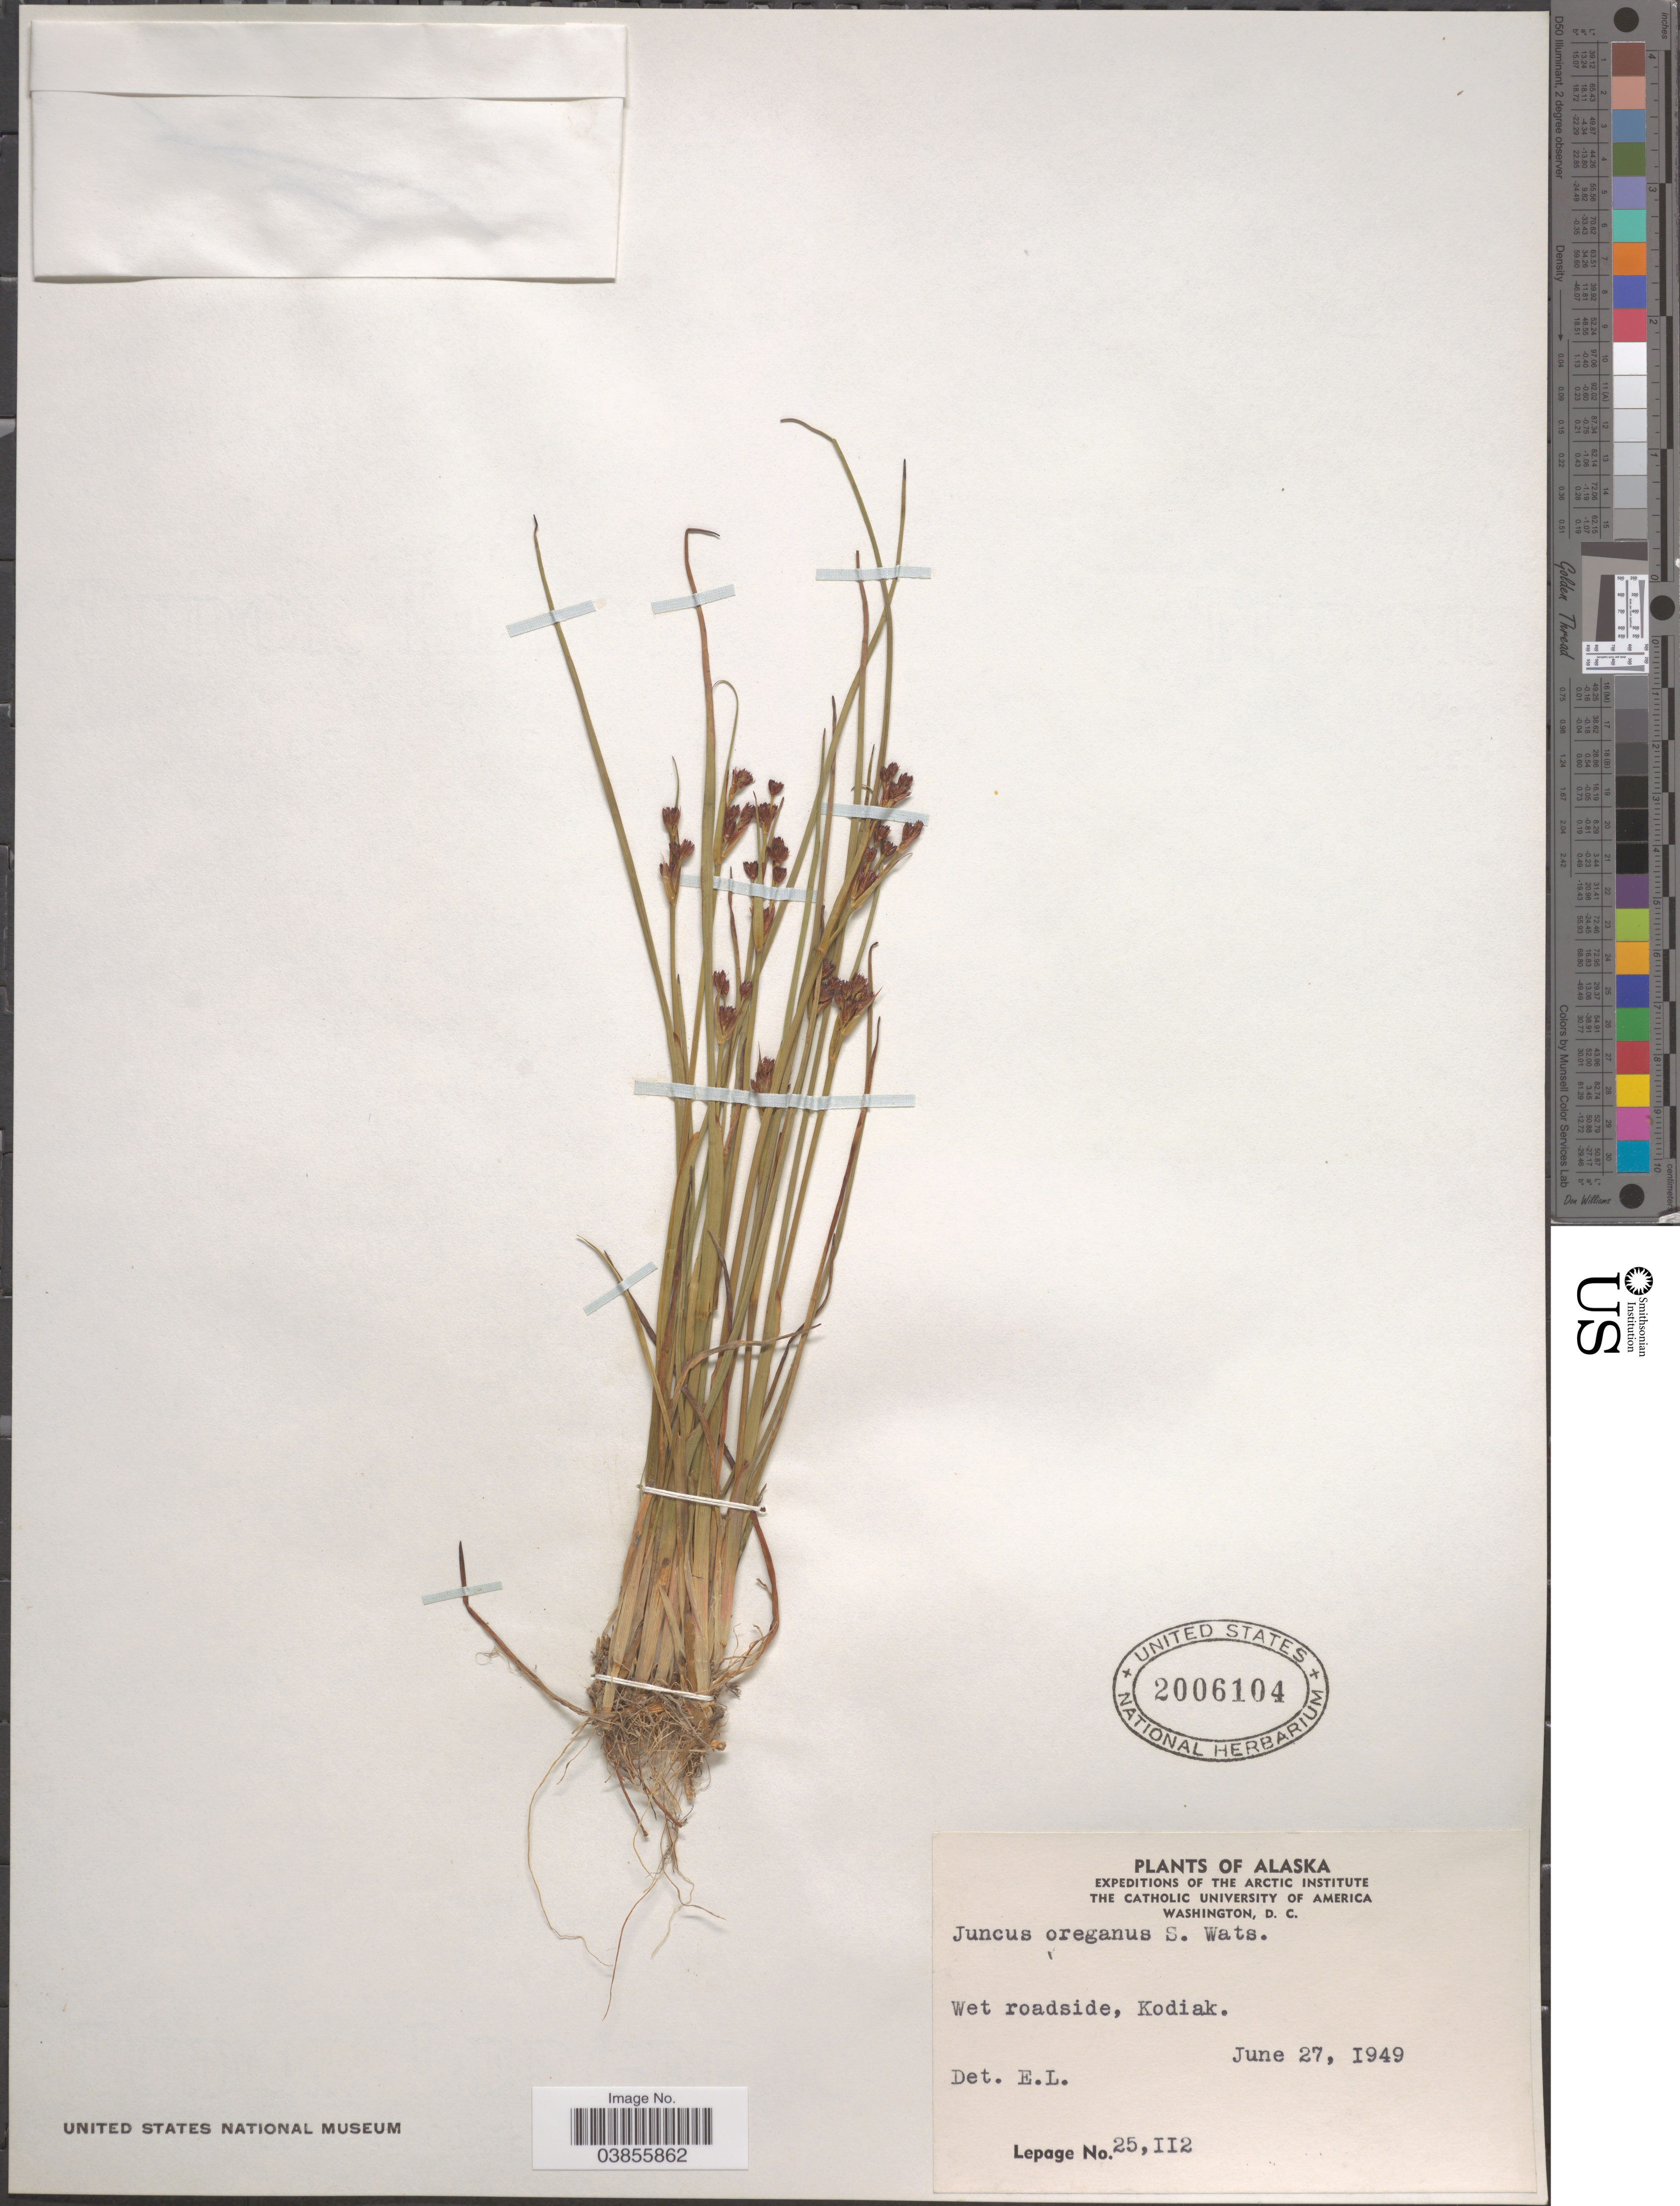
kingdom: Plantae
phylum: Tracheophyta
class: Liliopsida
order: Poales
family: Juncaceae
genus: Juncus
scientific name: Juncus oreganus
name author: S. Watson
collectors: -. LePage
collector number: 25112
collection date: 1949-06-27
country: United States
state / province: Alaska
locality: Wet roadside, Kodiak.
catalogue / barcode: US 2006104